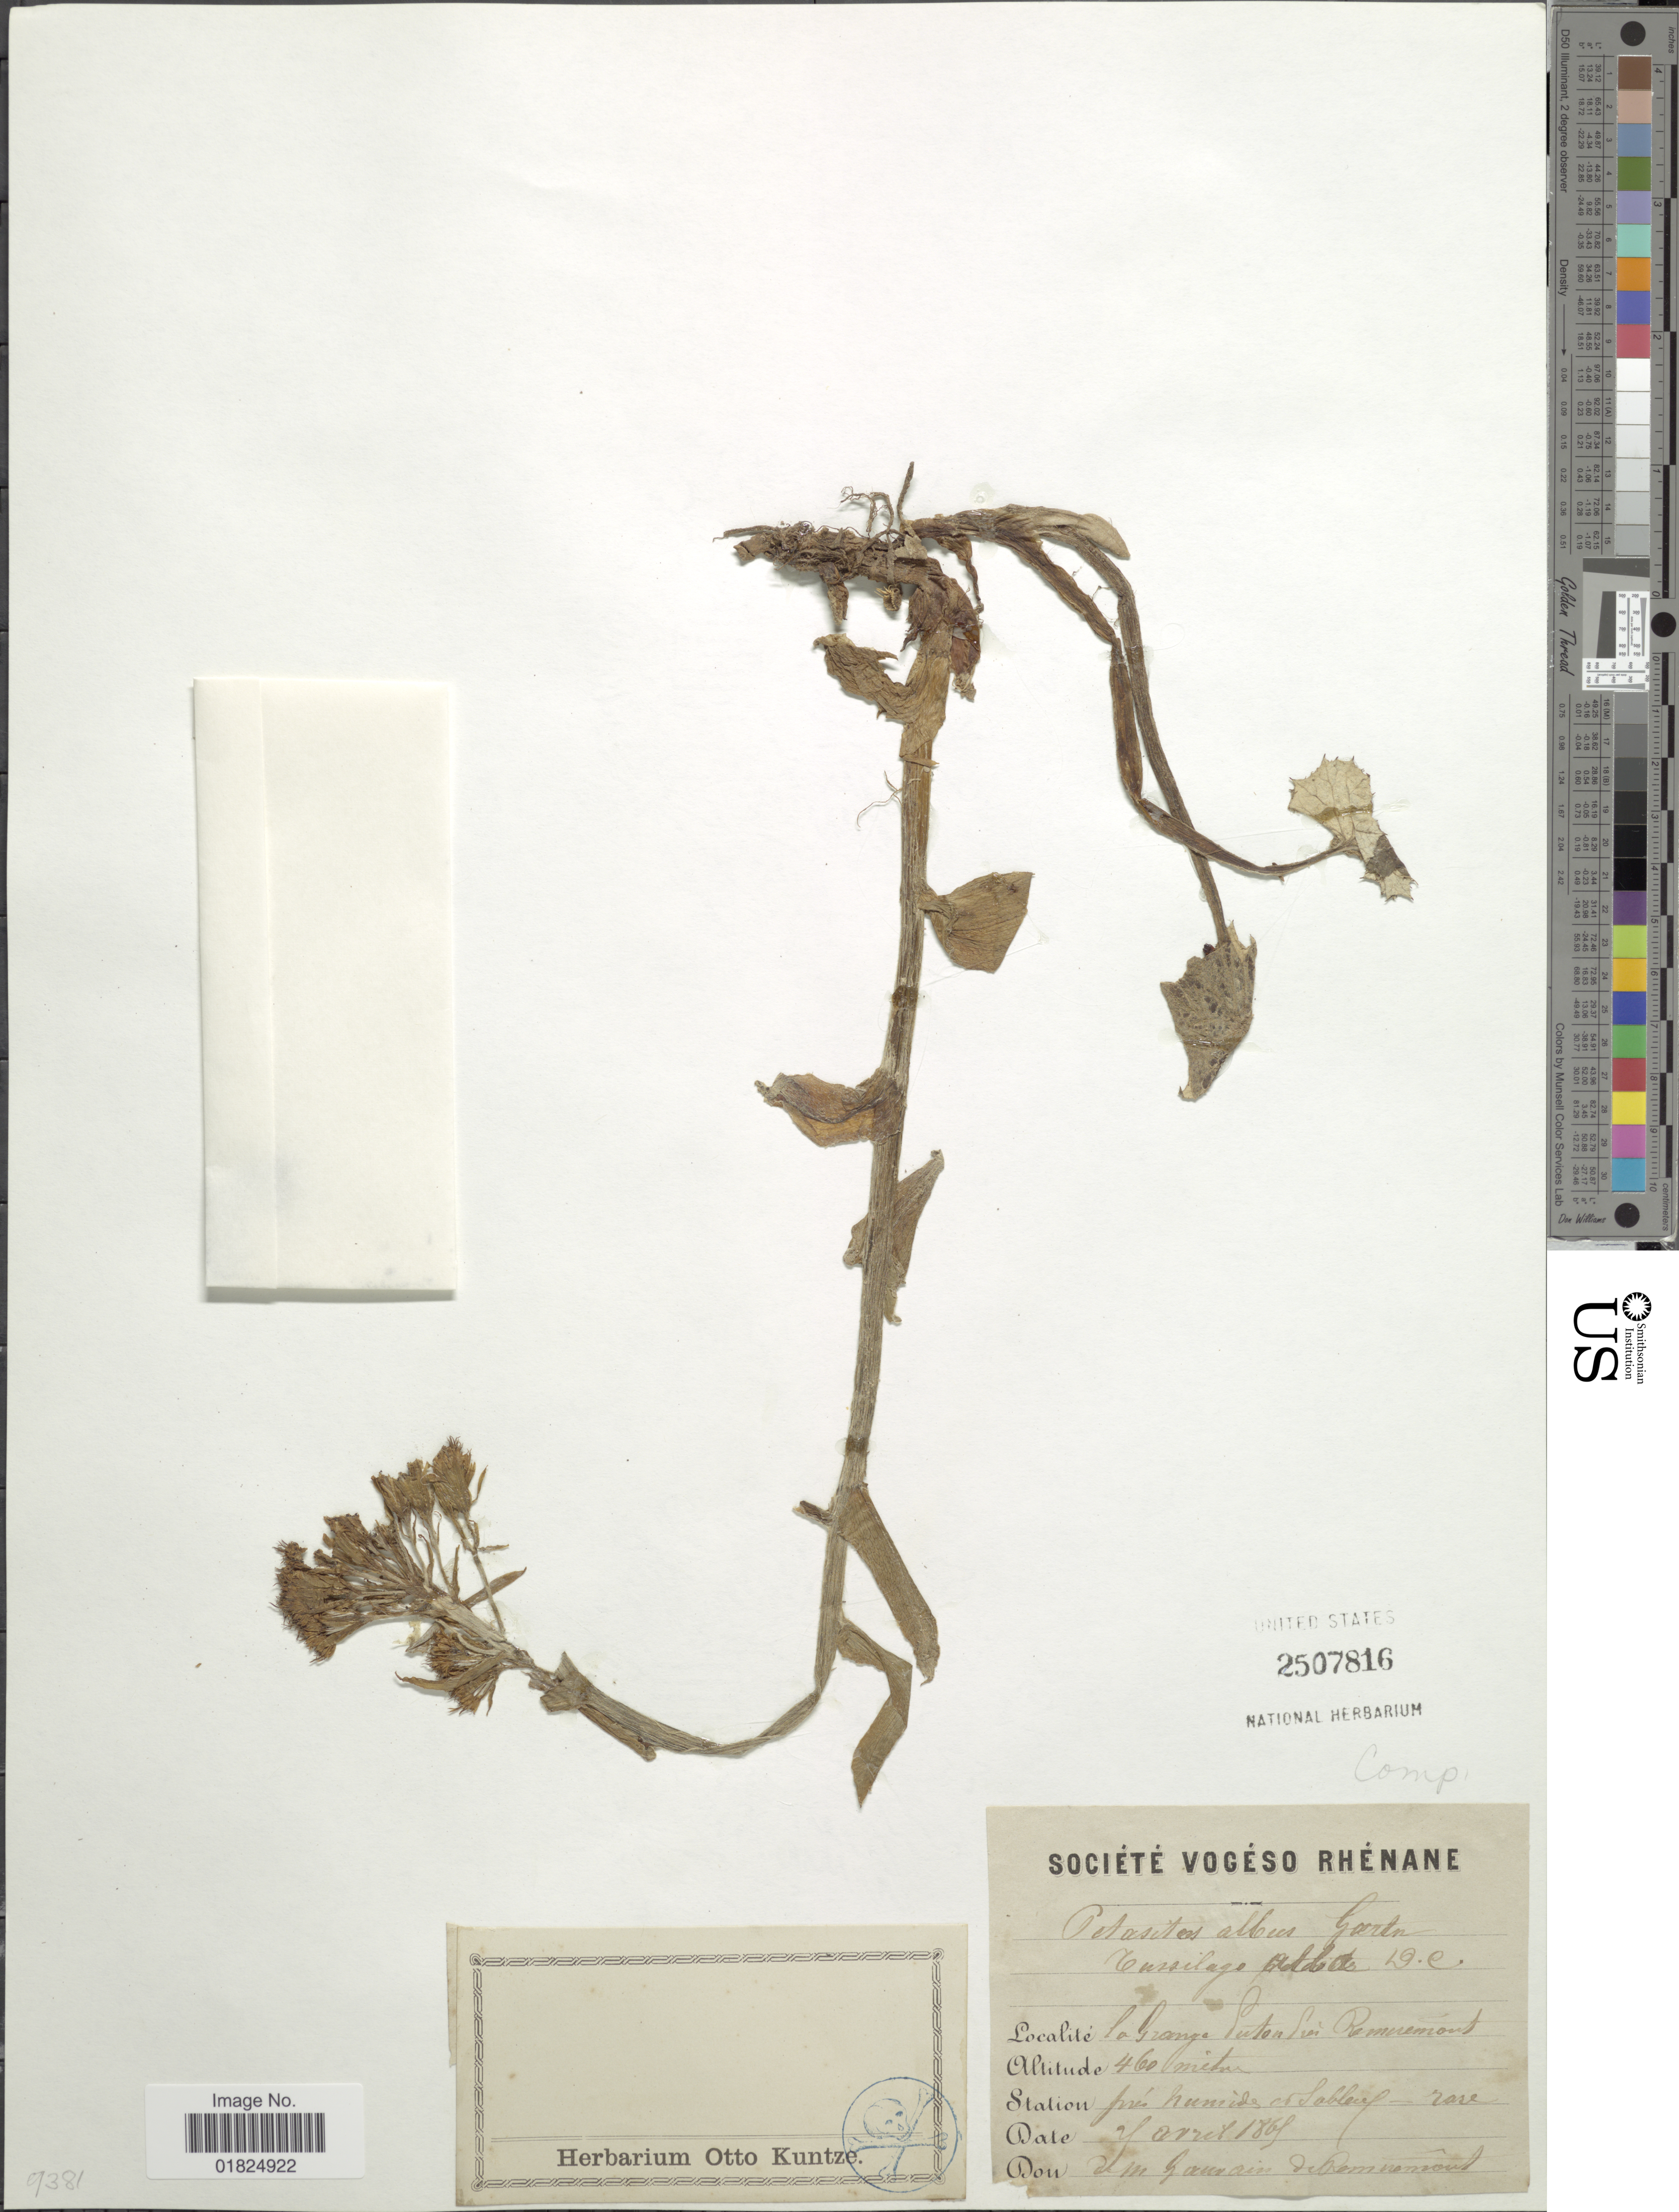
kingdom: Plantae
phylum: Tracheophyta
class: Magnoliopsida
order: Asterales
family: Asteraceae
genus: Petasites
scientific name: Petasites albus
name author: (L.) Gaertn.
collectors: U. Ganvain & Collector illegible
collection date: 1869-04-27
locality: La Grage Suton Ser Ramnemont [interpreted]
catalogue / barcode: US 2507816